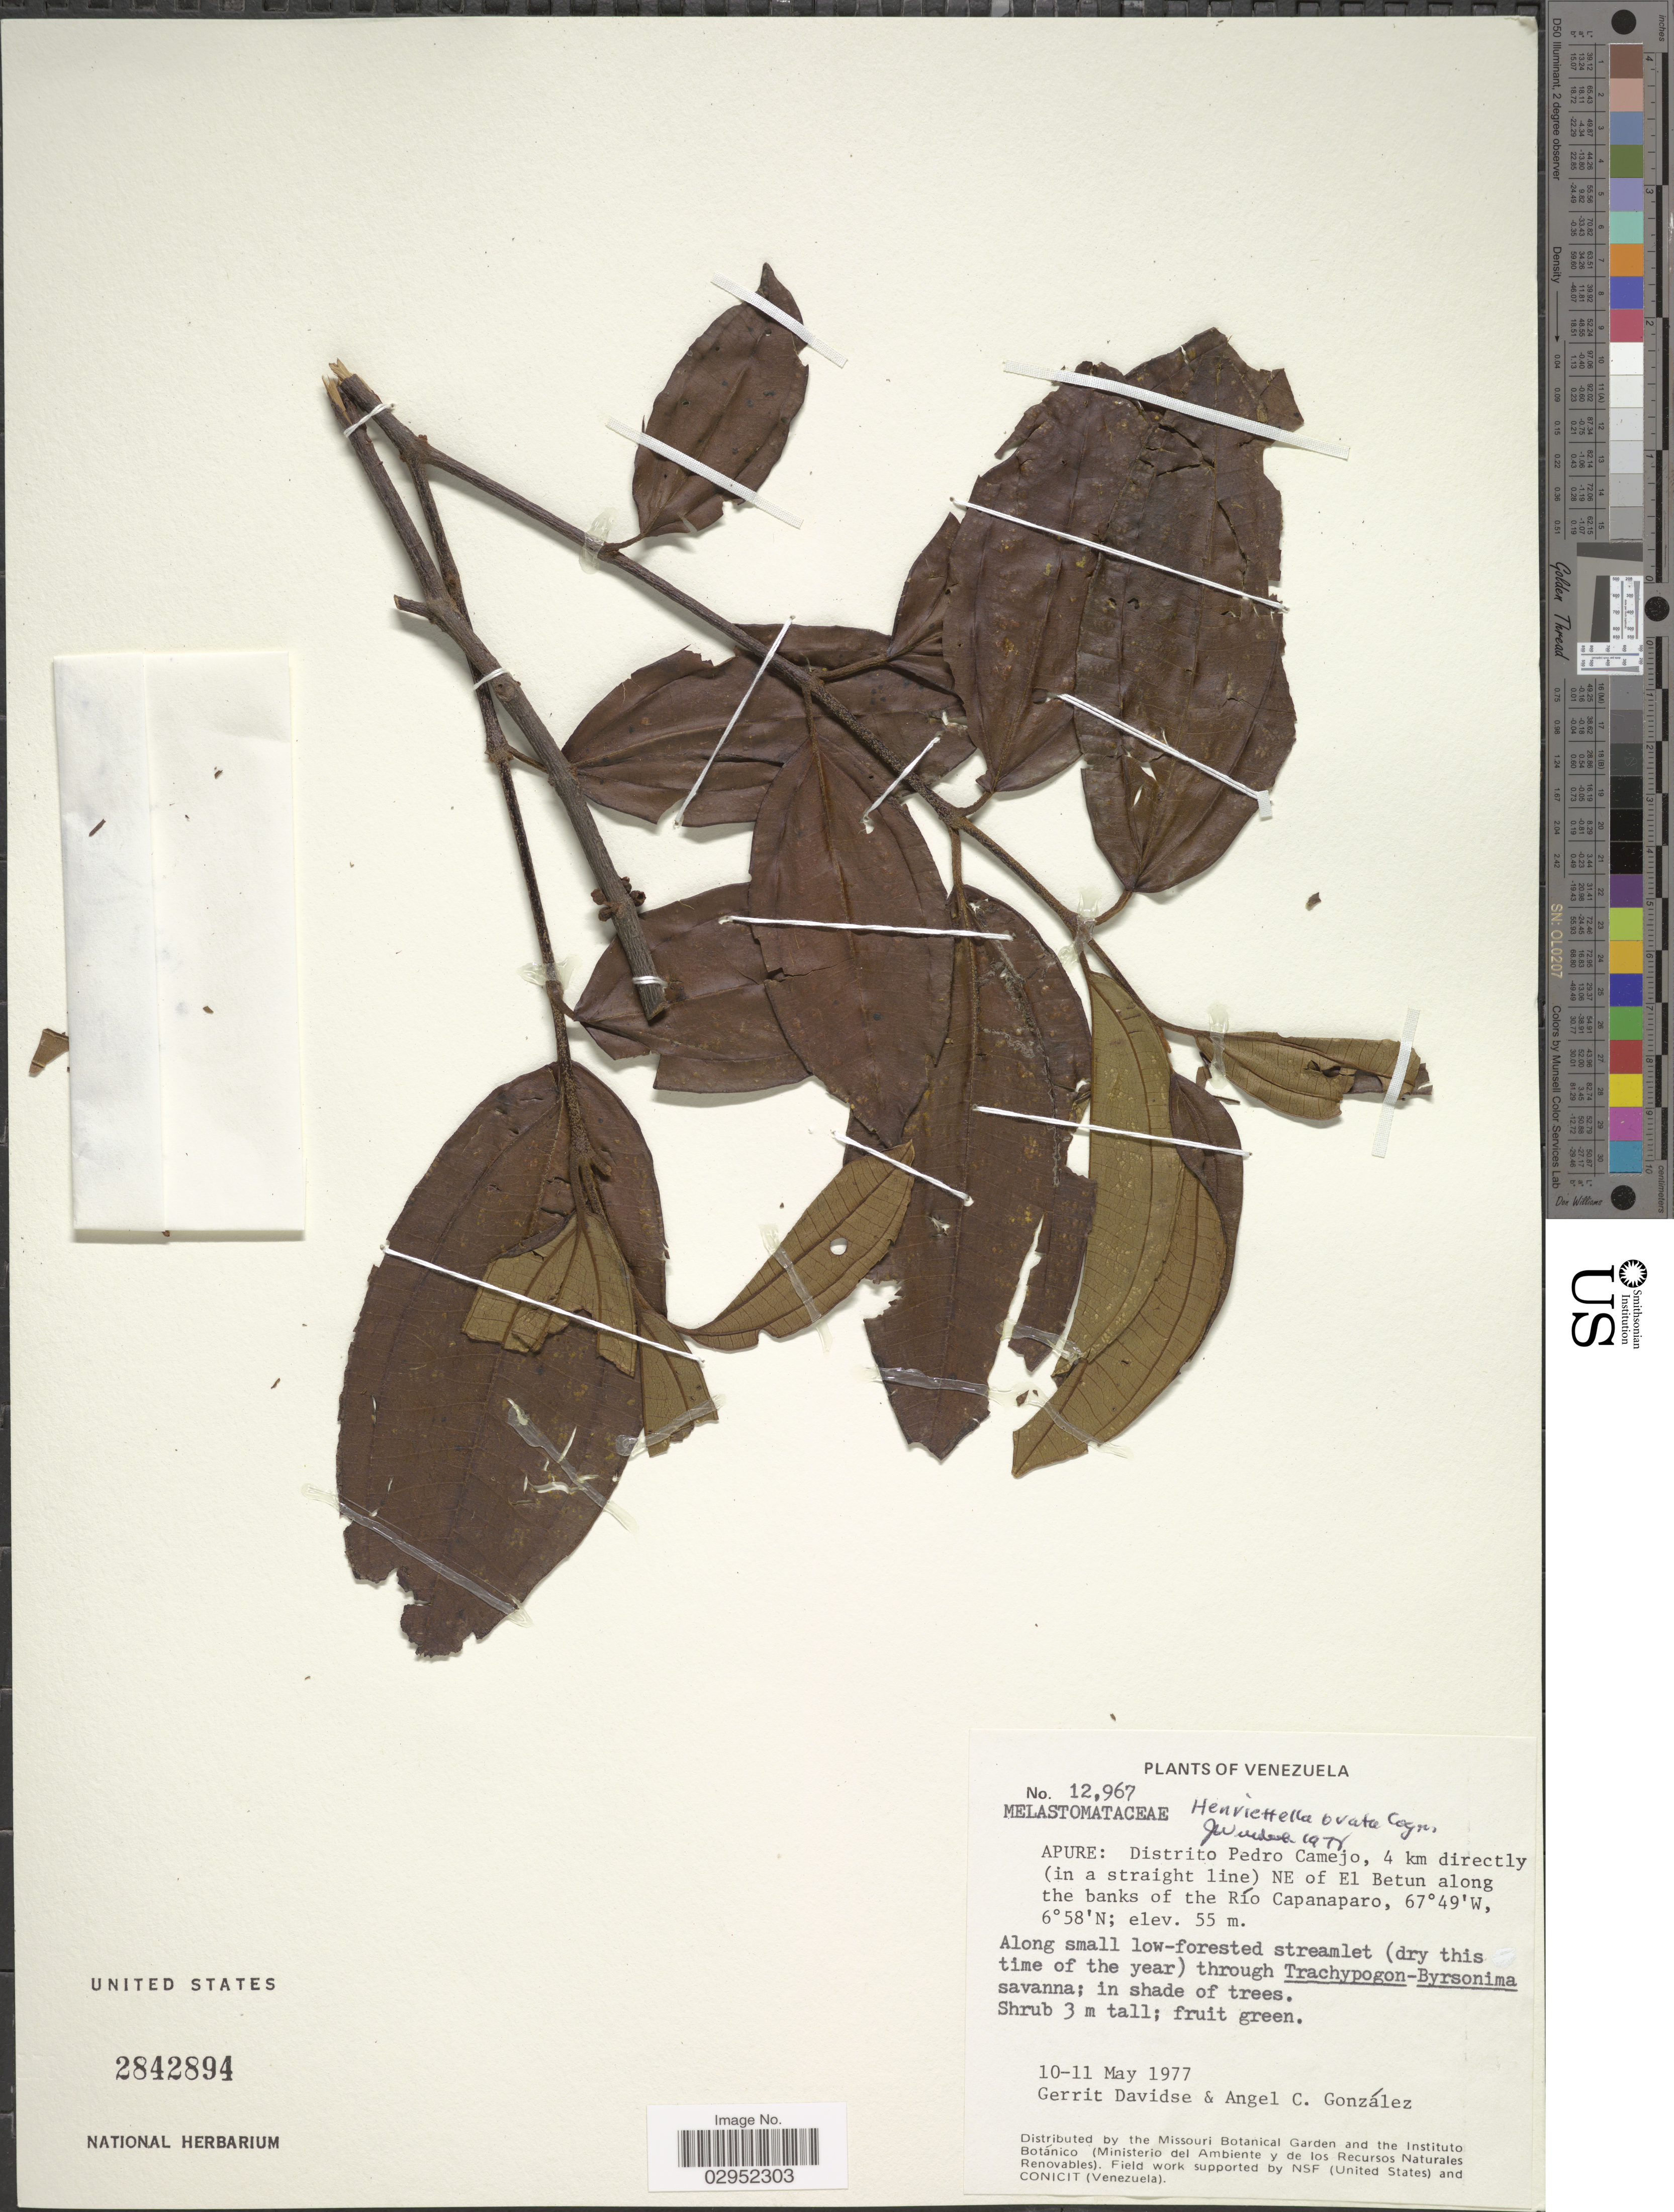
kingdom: Plantae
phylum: Tracheophyta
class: Magnoliopsida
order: Myrtales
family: Melastomataceae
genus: Henriettea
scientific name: Henriettea ovata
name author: (Cogn.) Penneys et al.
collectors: G. Davidse & A. C. González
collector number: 12967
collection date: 1977-05-10/1977-05-11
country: Venezuela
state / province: Apure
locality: Distrito Pedro Camejo, 4 km directly (in a straight line) NE of El Betun along the banks of the Río Capanaparo.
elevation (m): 55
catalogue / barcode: US 2842894